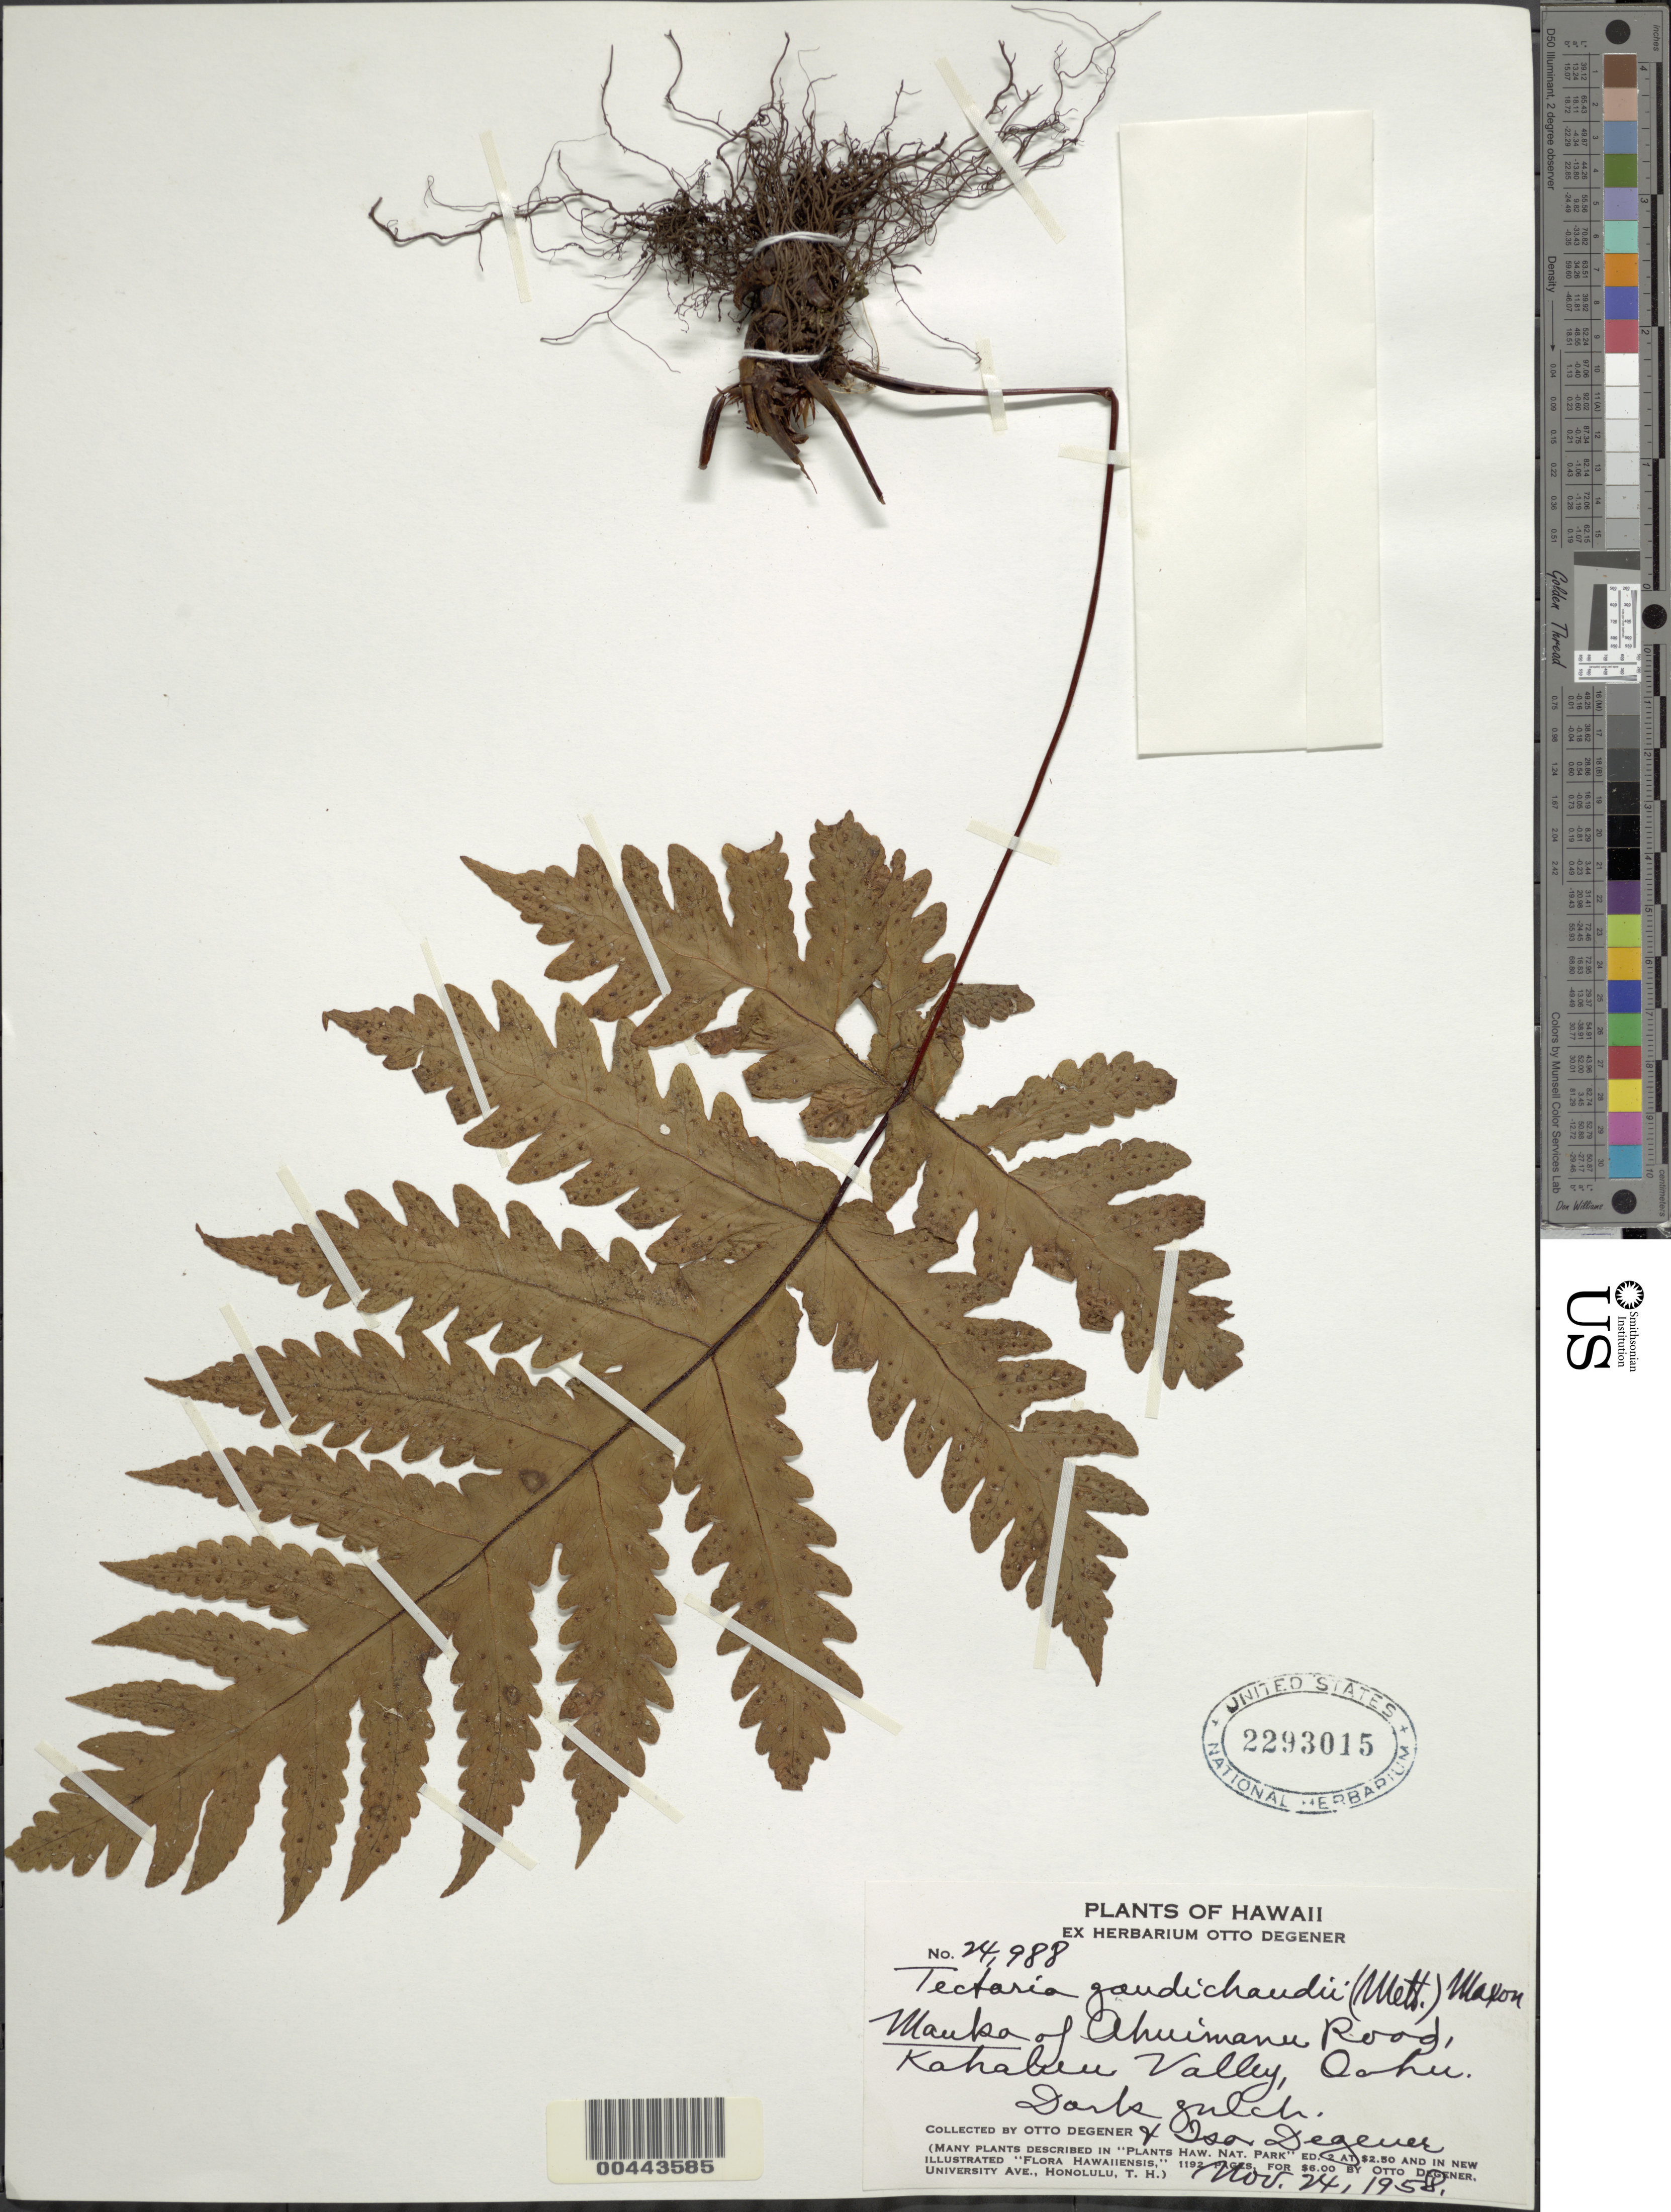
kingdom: Plantae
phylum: Tracheophyta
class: Polypodiopsida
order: Polypodiales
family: Tectariaceae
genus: Tectaria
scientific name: Tectaria gaudichaudii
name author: (Mett.) Maxon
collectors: O. Degener & I. Degener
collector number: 24988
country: United States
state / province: Hawaii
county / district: Honolulu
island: Oahu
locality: Mauka of Ahuimanu Road, Kahaluu Valley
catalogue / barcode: US 2293015